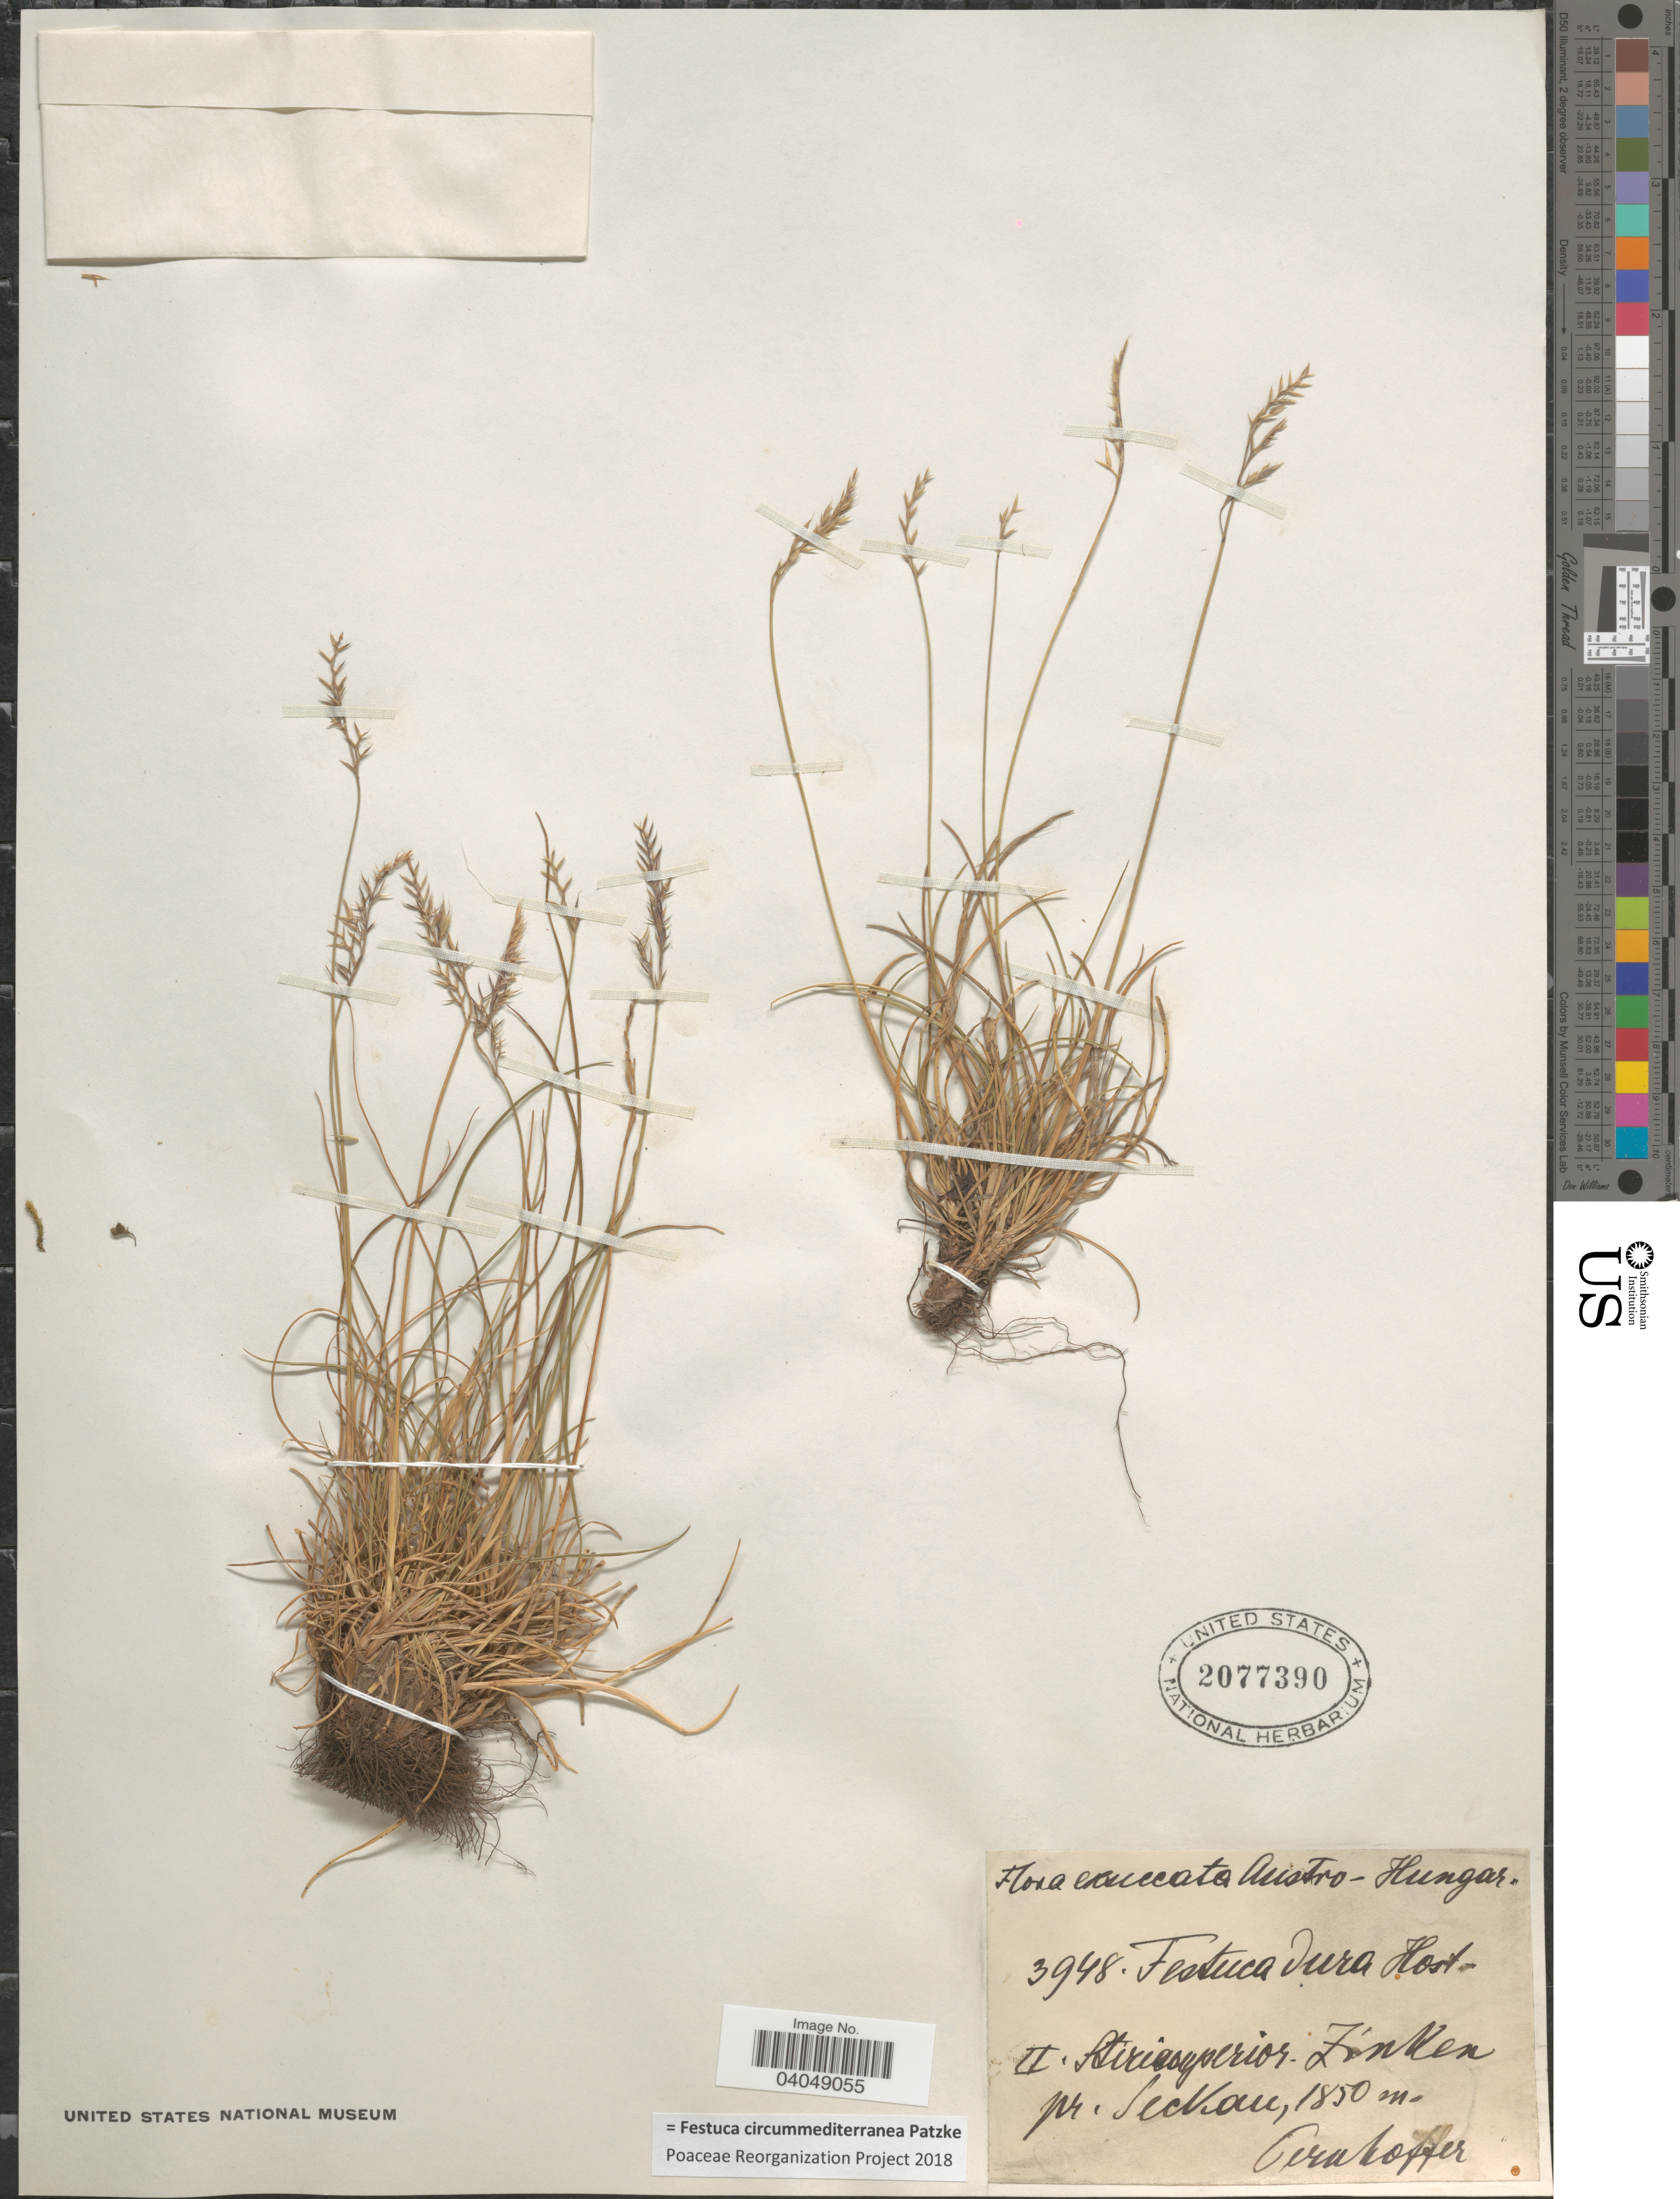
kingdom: Plantae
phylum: Tracheophyta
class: Liliopsida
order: Poales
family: Poaceae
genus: Festuca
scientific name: Festuca circummediterranea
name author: Patzke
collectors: Pernhoffer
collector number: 3948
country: Austria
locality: Austro-Hungar. Stirisuperior Zinken pr. Seckau.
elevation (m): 1850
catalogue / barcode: US 2077390